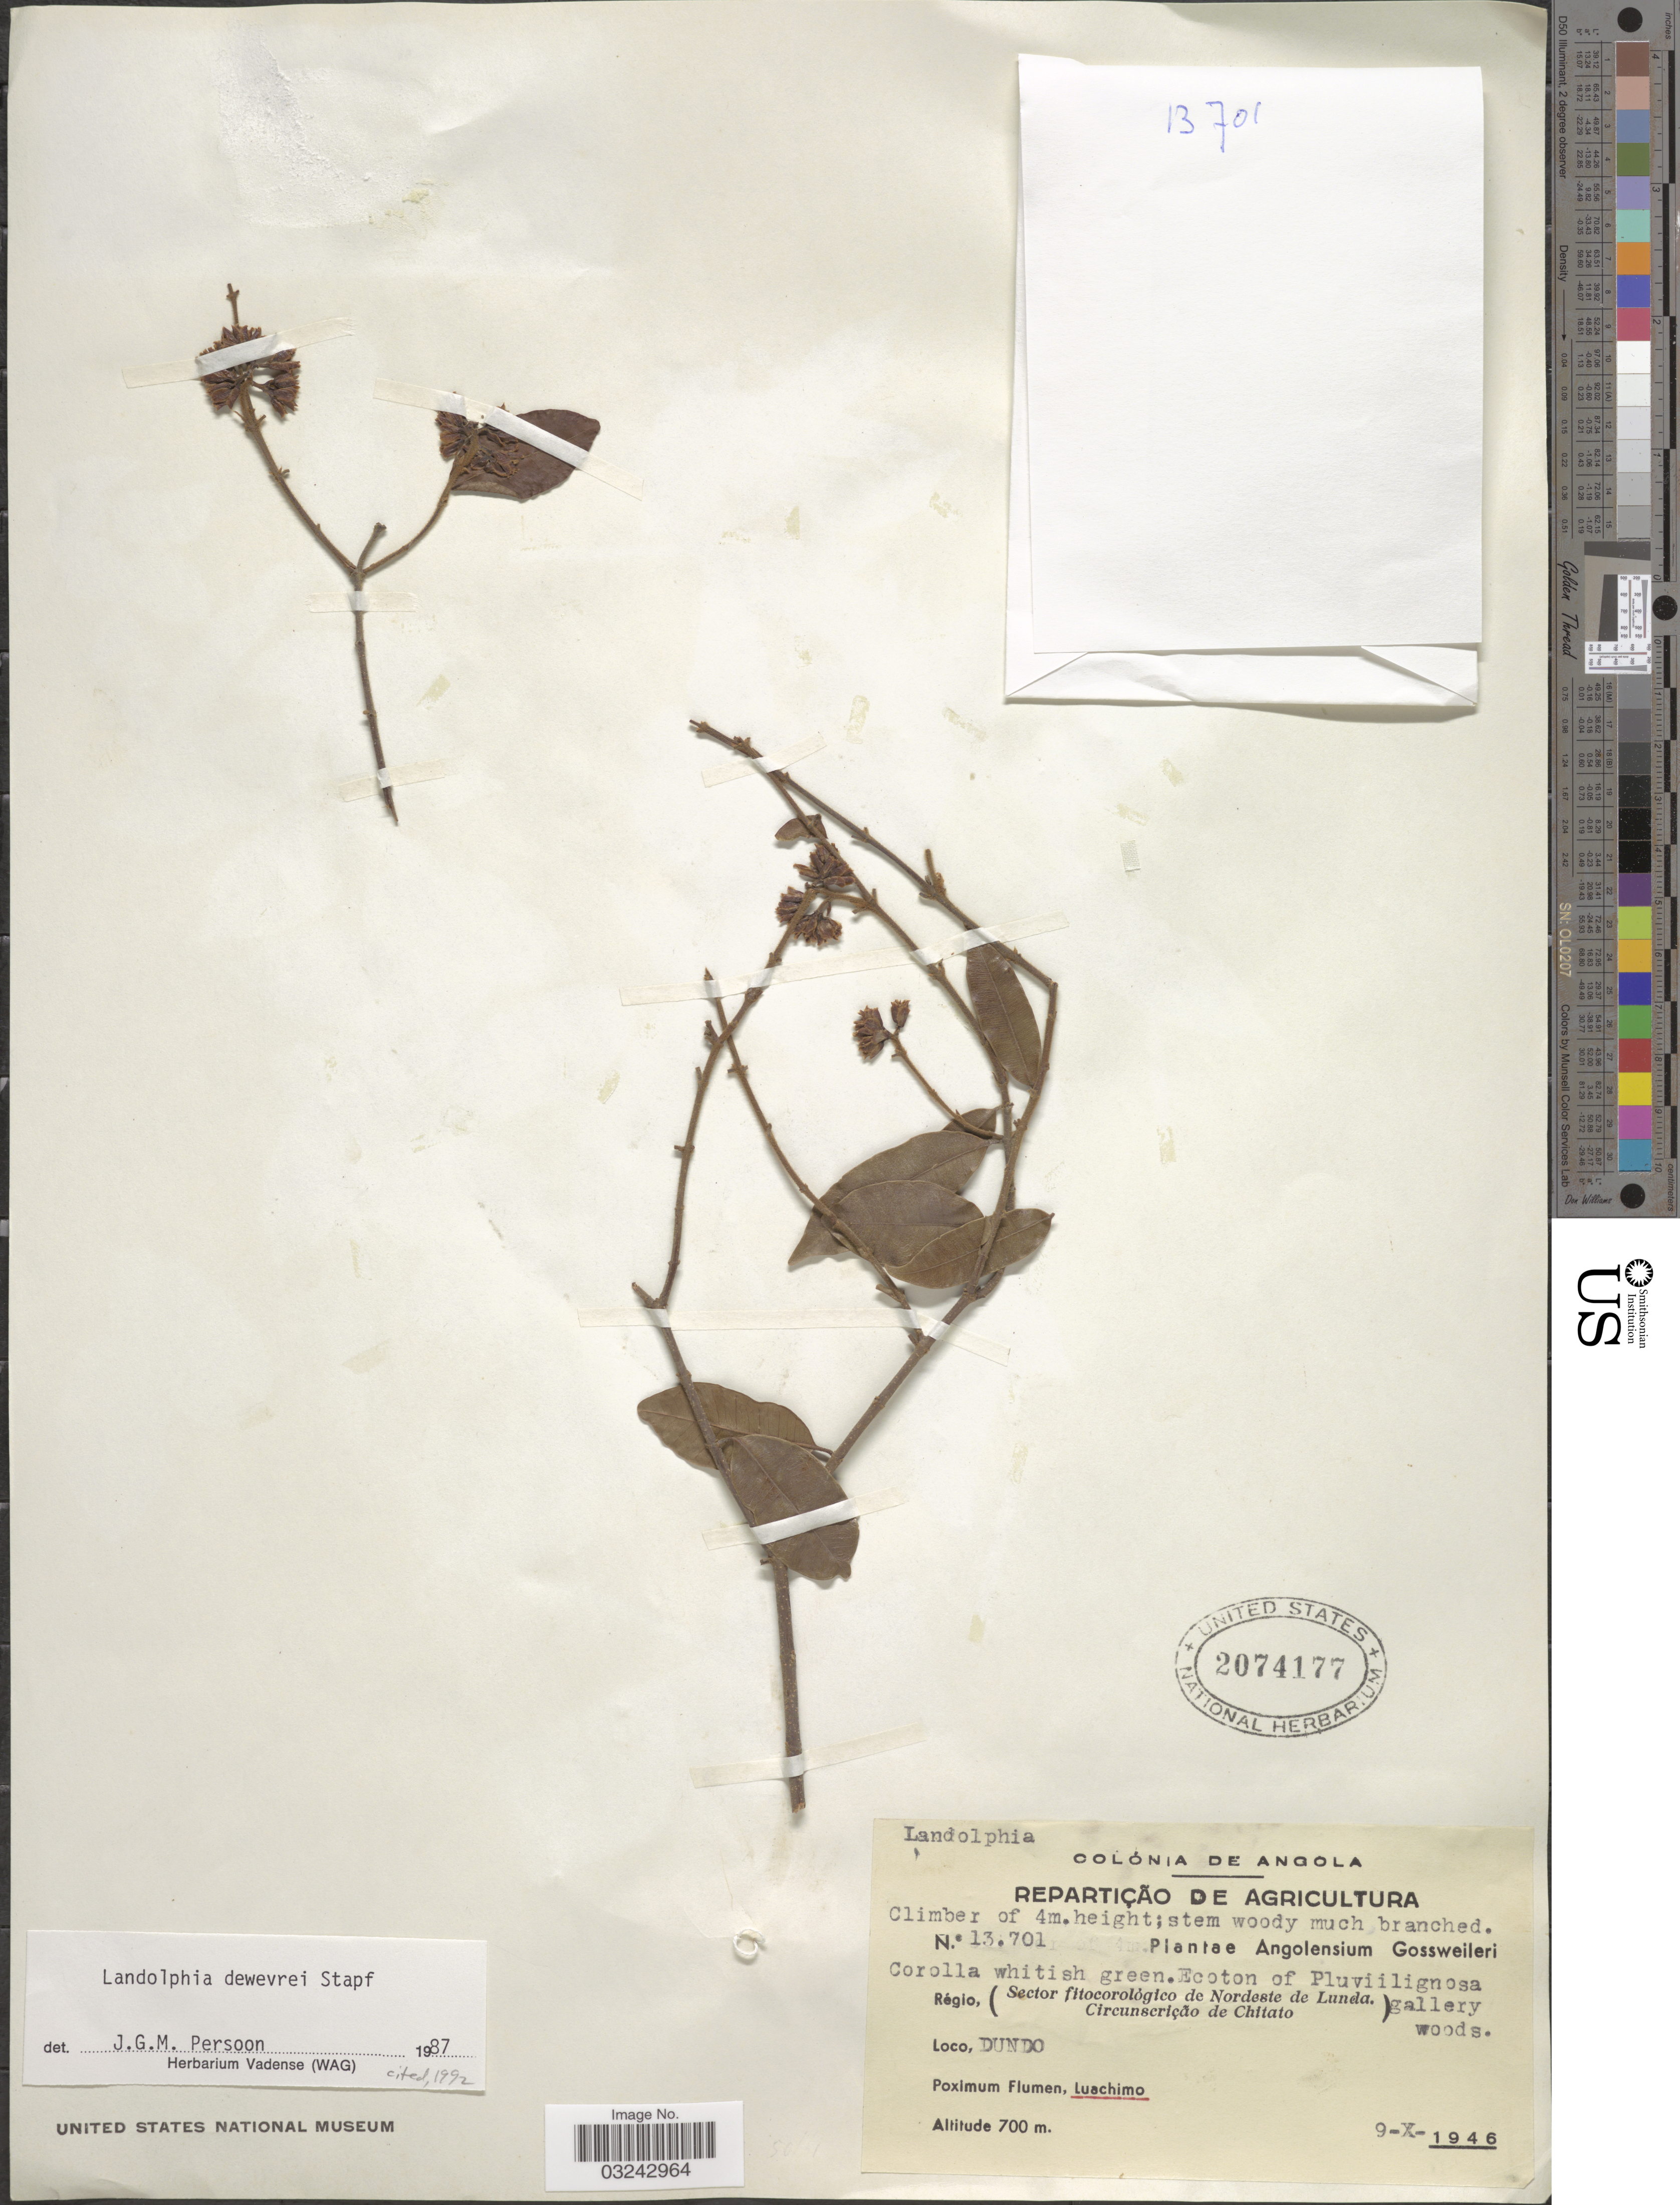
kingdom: Plantae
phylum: Tracheophyta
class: Magnoliopsida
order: Gentianales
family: Apocynaceae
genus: Landolphia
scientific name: Landolphia dewevrei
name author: Stapf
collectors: -. Gossweiler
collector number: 13701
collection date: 1946-10-09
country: Angola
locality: Régio, (Sector fitocorológico de Nordeste de Lunda. Circunsecrição de Chitato). Dundo.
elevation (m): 700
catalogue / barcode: US 2074177